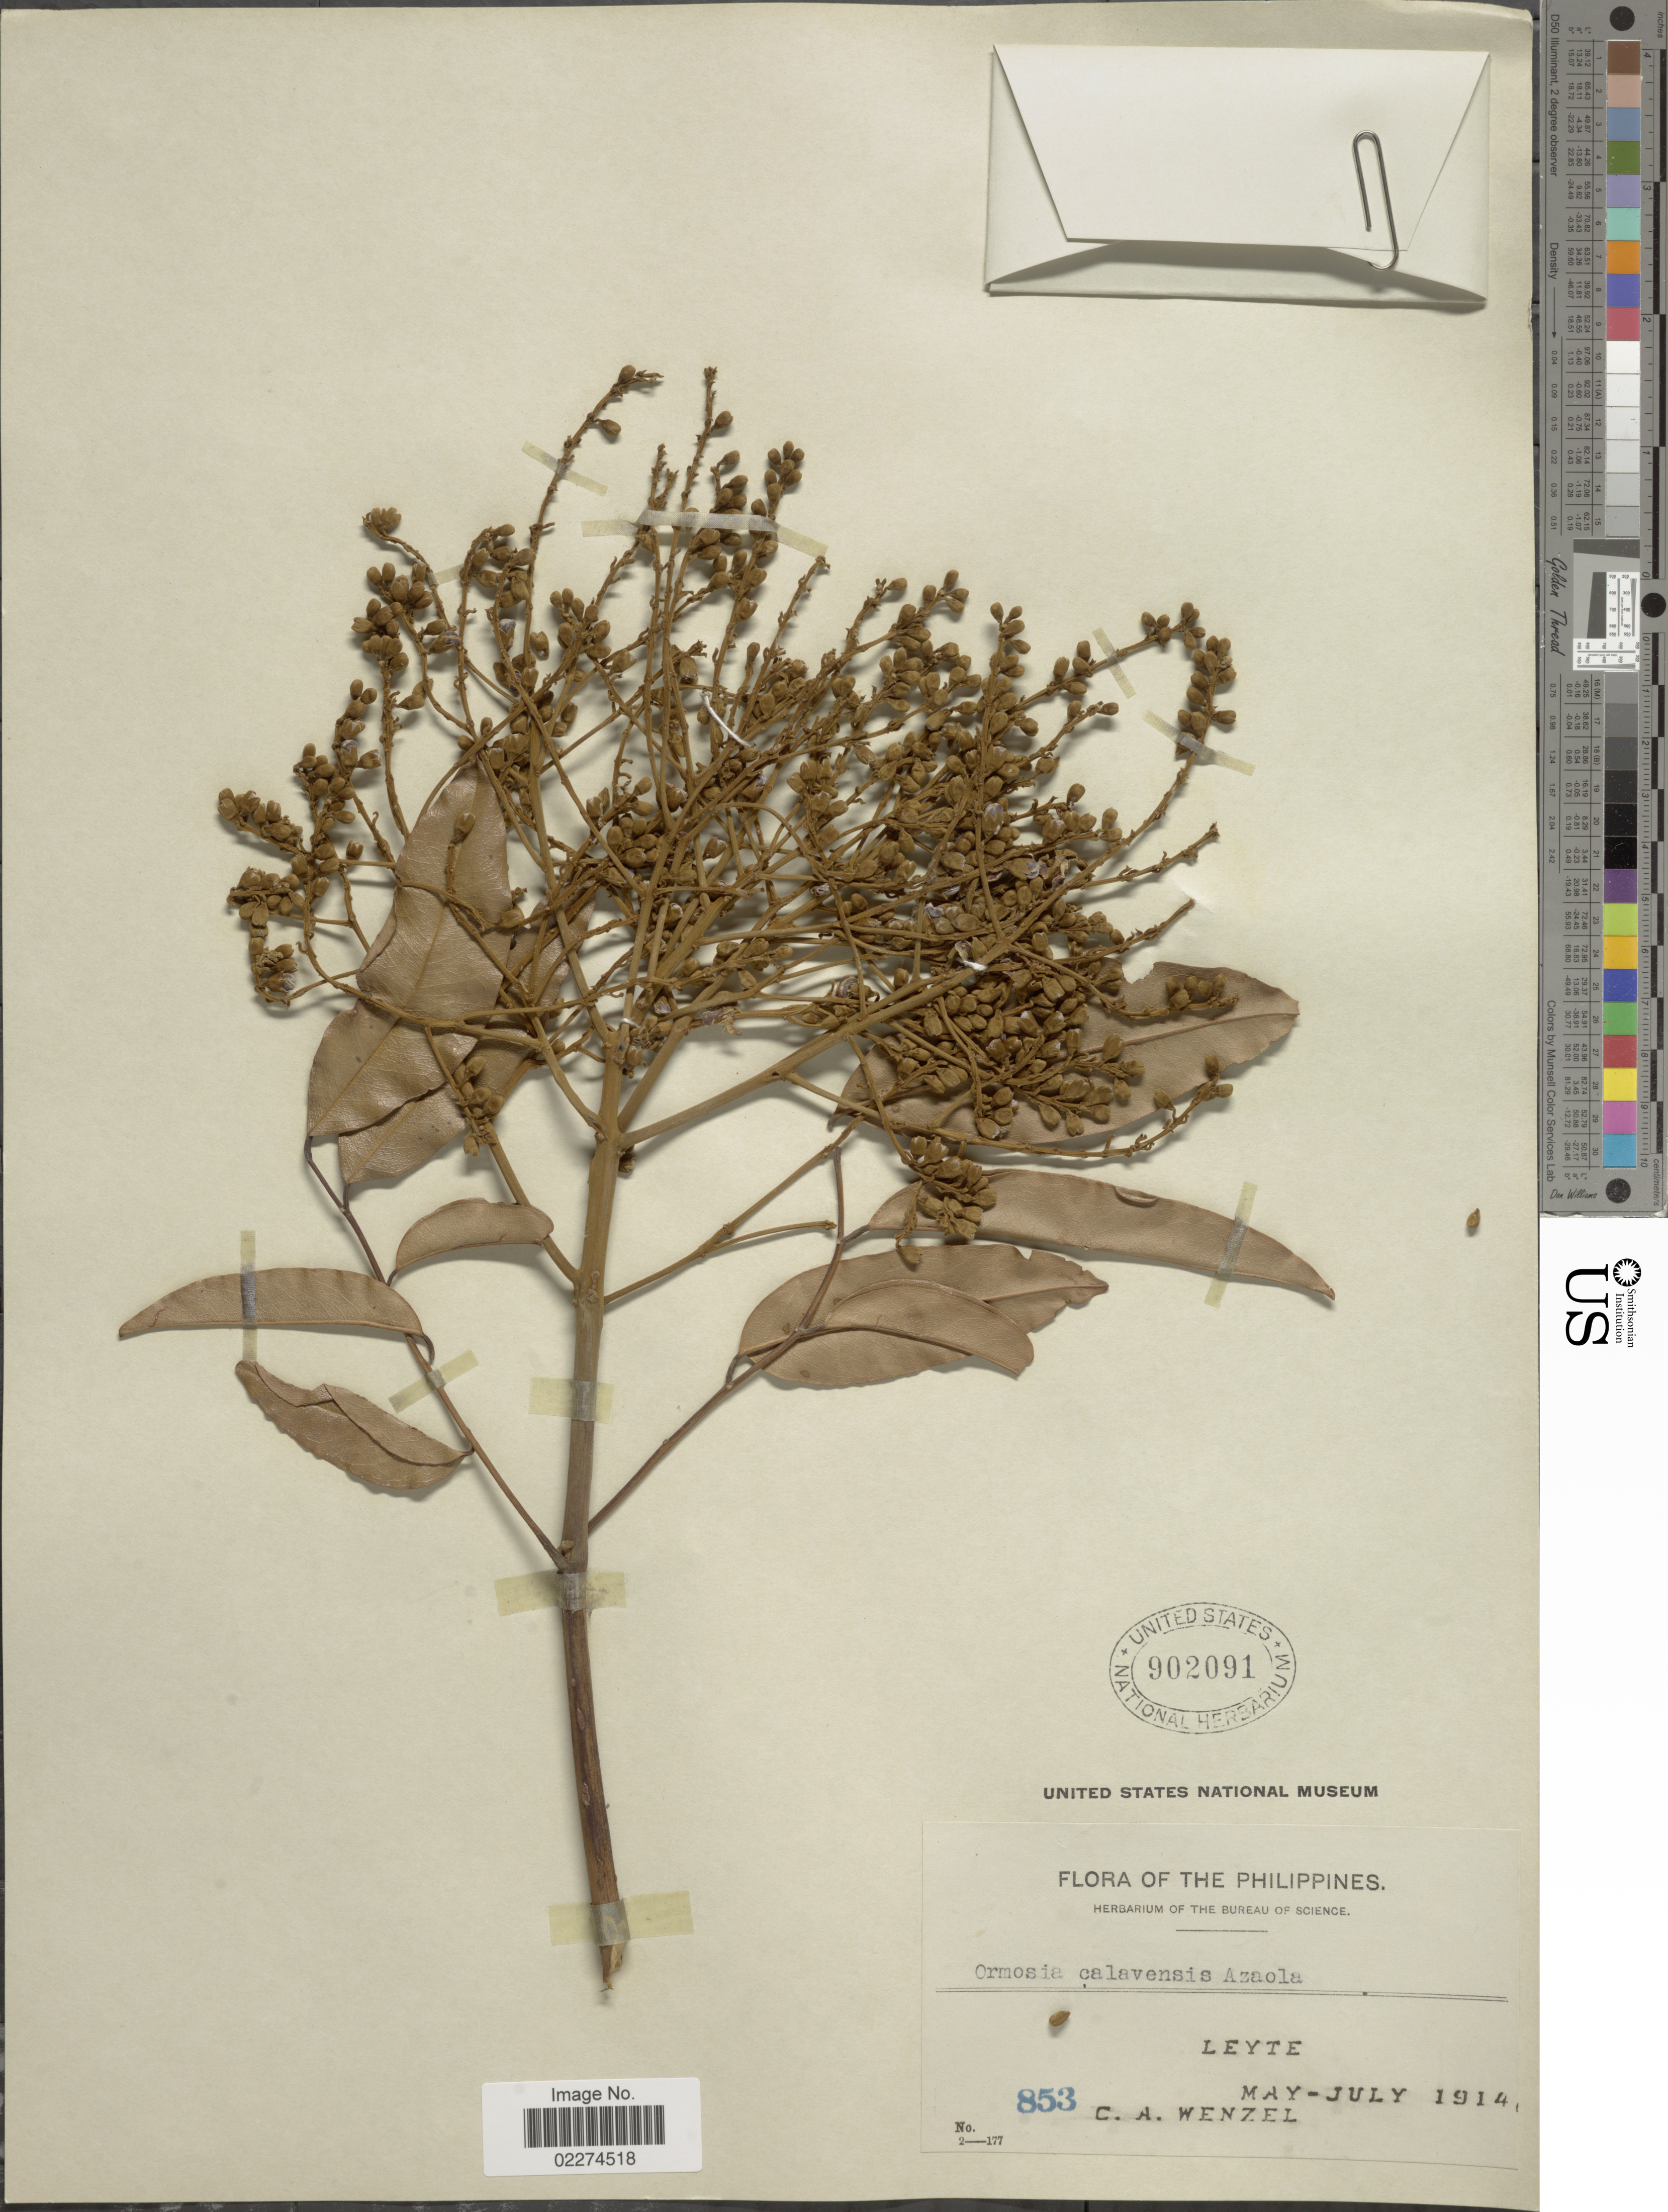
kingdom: Plantae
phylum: Tracheophyta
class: Magnoliopsida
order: Fabales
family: Fabaceae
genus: Ormosia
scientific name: Ormosia calavensis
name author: Azaola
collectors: C. Wenzel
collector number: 853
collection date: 1914-05/1914-07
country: Philippines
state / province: Eastern Visayas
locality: Leyte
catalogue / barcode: US 902091